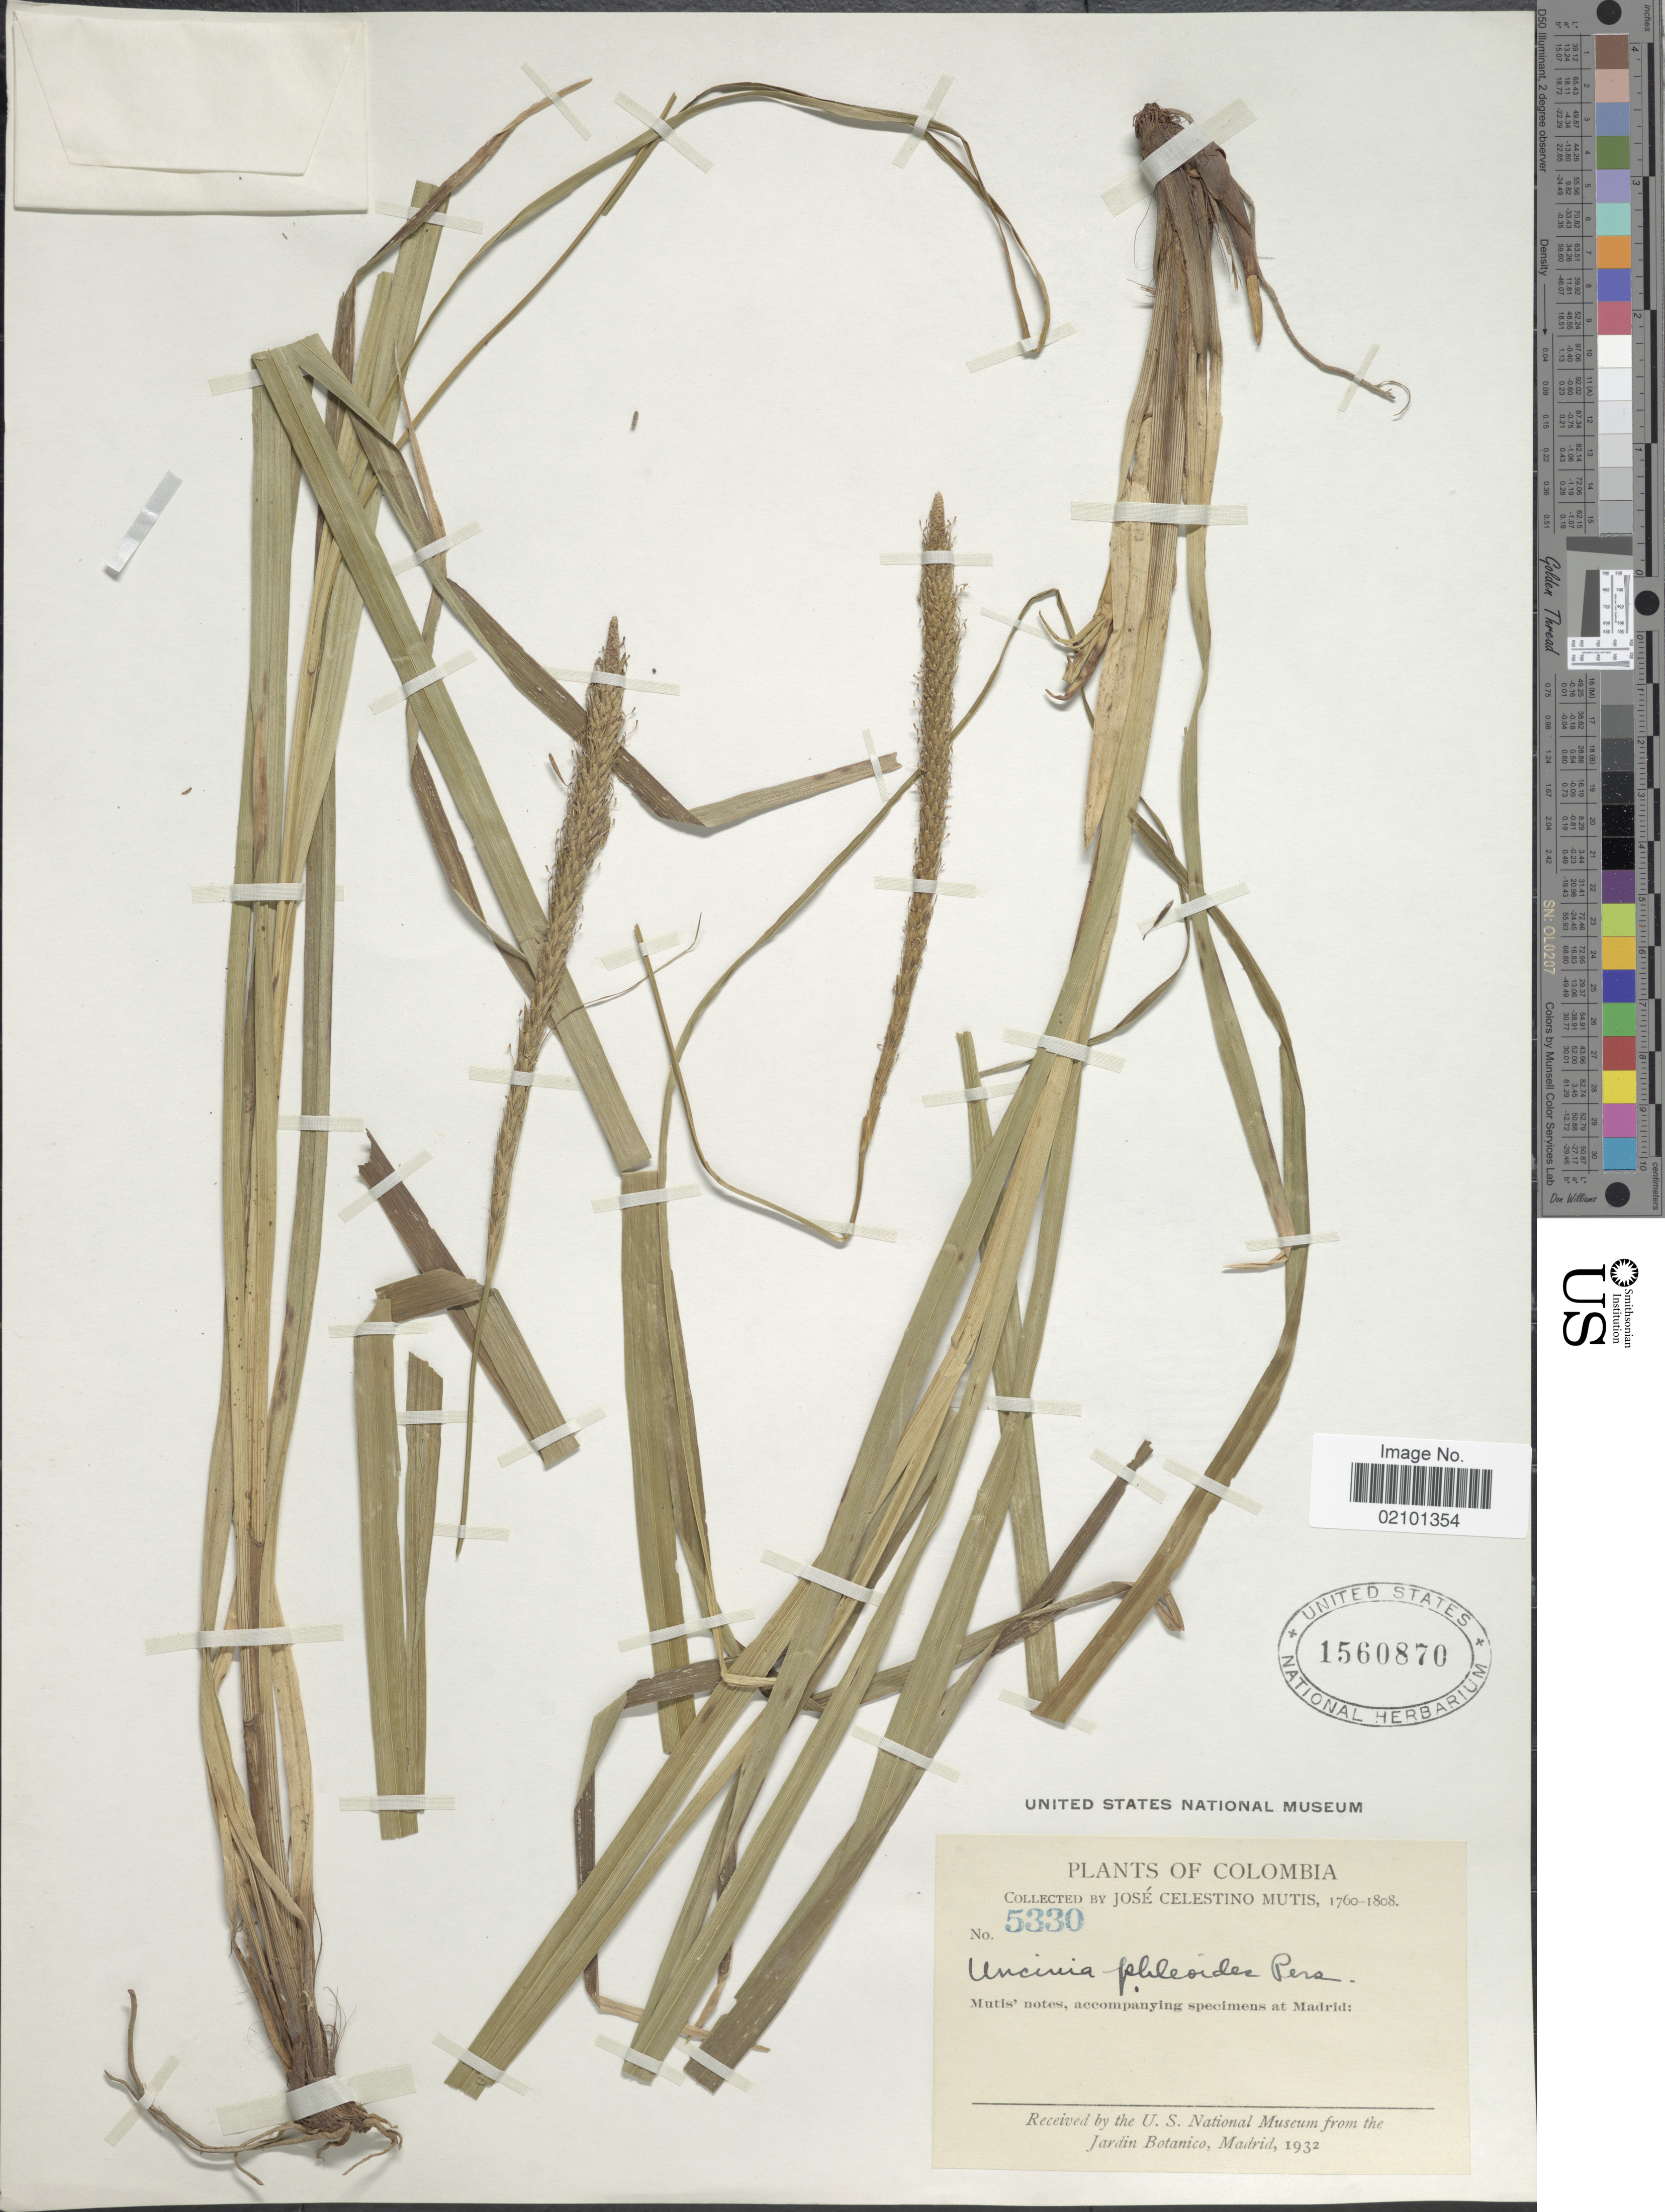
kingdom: Plantae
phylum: Tracheophyta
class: Liliopsida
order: Poales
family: Cyperaceae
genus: Carex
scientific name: Carex phleoides subsp. koyamae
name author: (Gómez-Laur.) Jim.Mejías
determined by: Jimnéz-Mejias, Pedro, (UPOS), Universidad Pablo de Olavide (SPAIN)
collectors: J. C. B. Mutis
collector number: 5330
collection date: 1760/1808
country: Colombia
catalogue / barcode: US 1560870